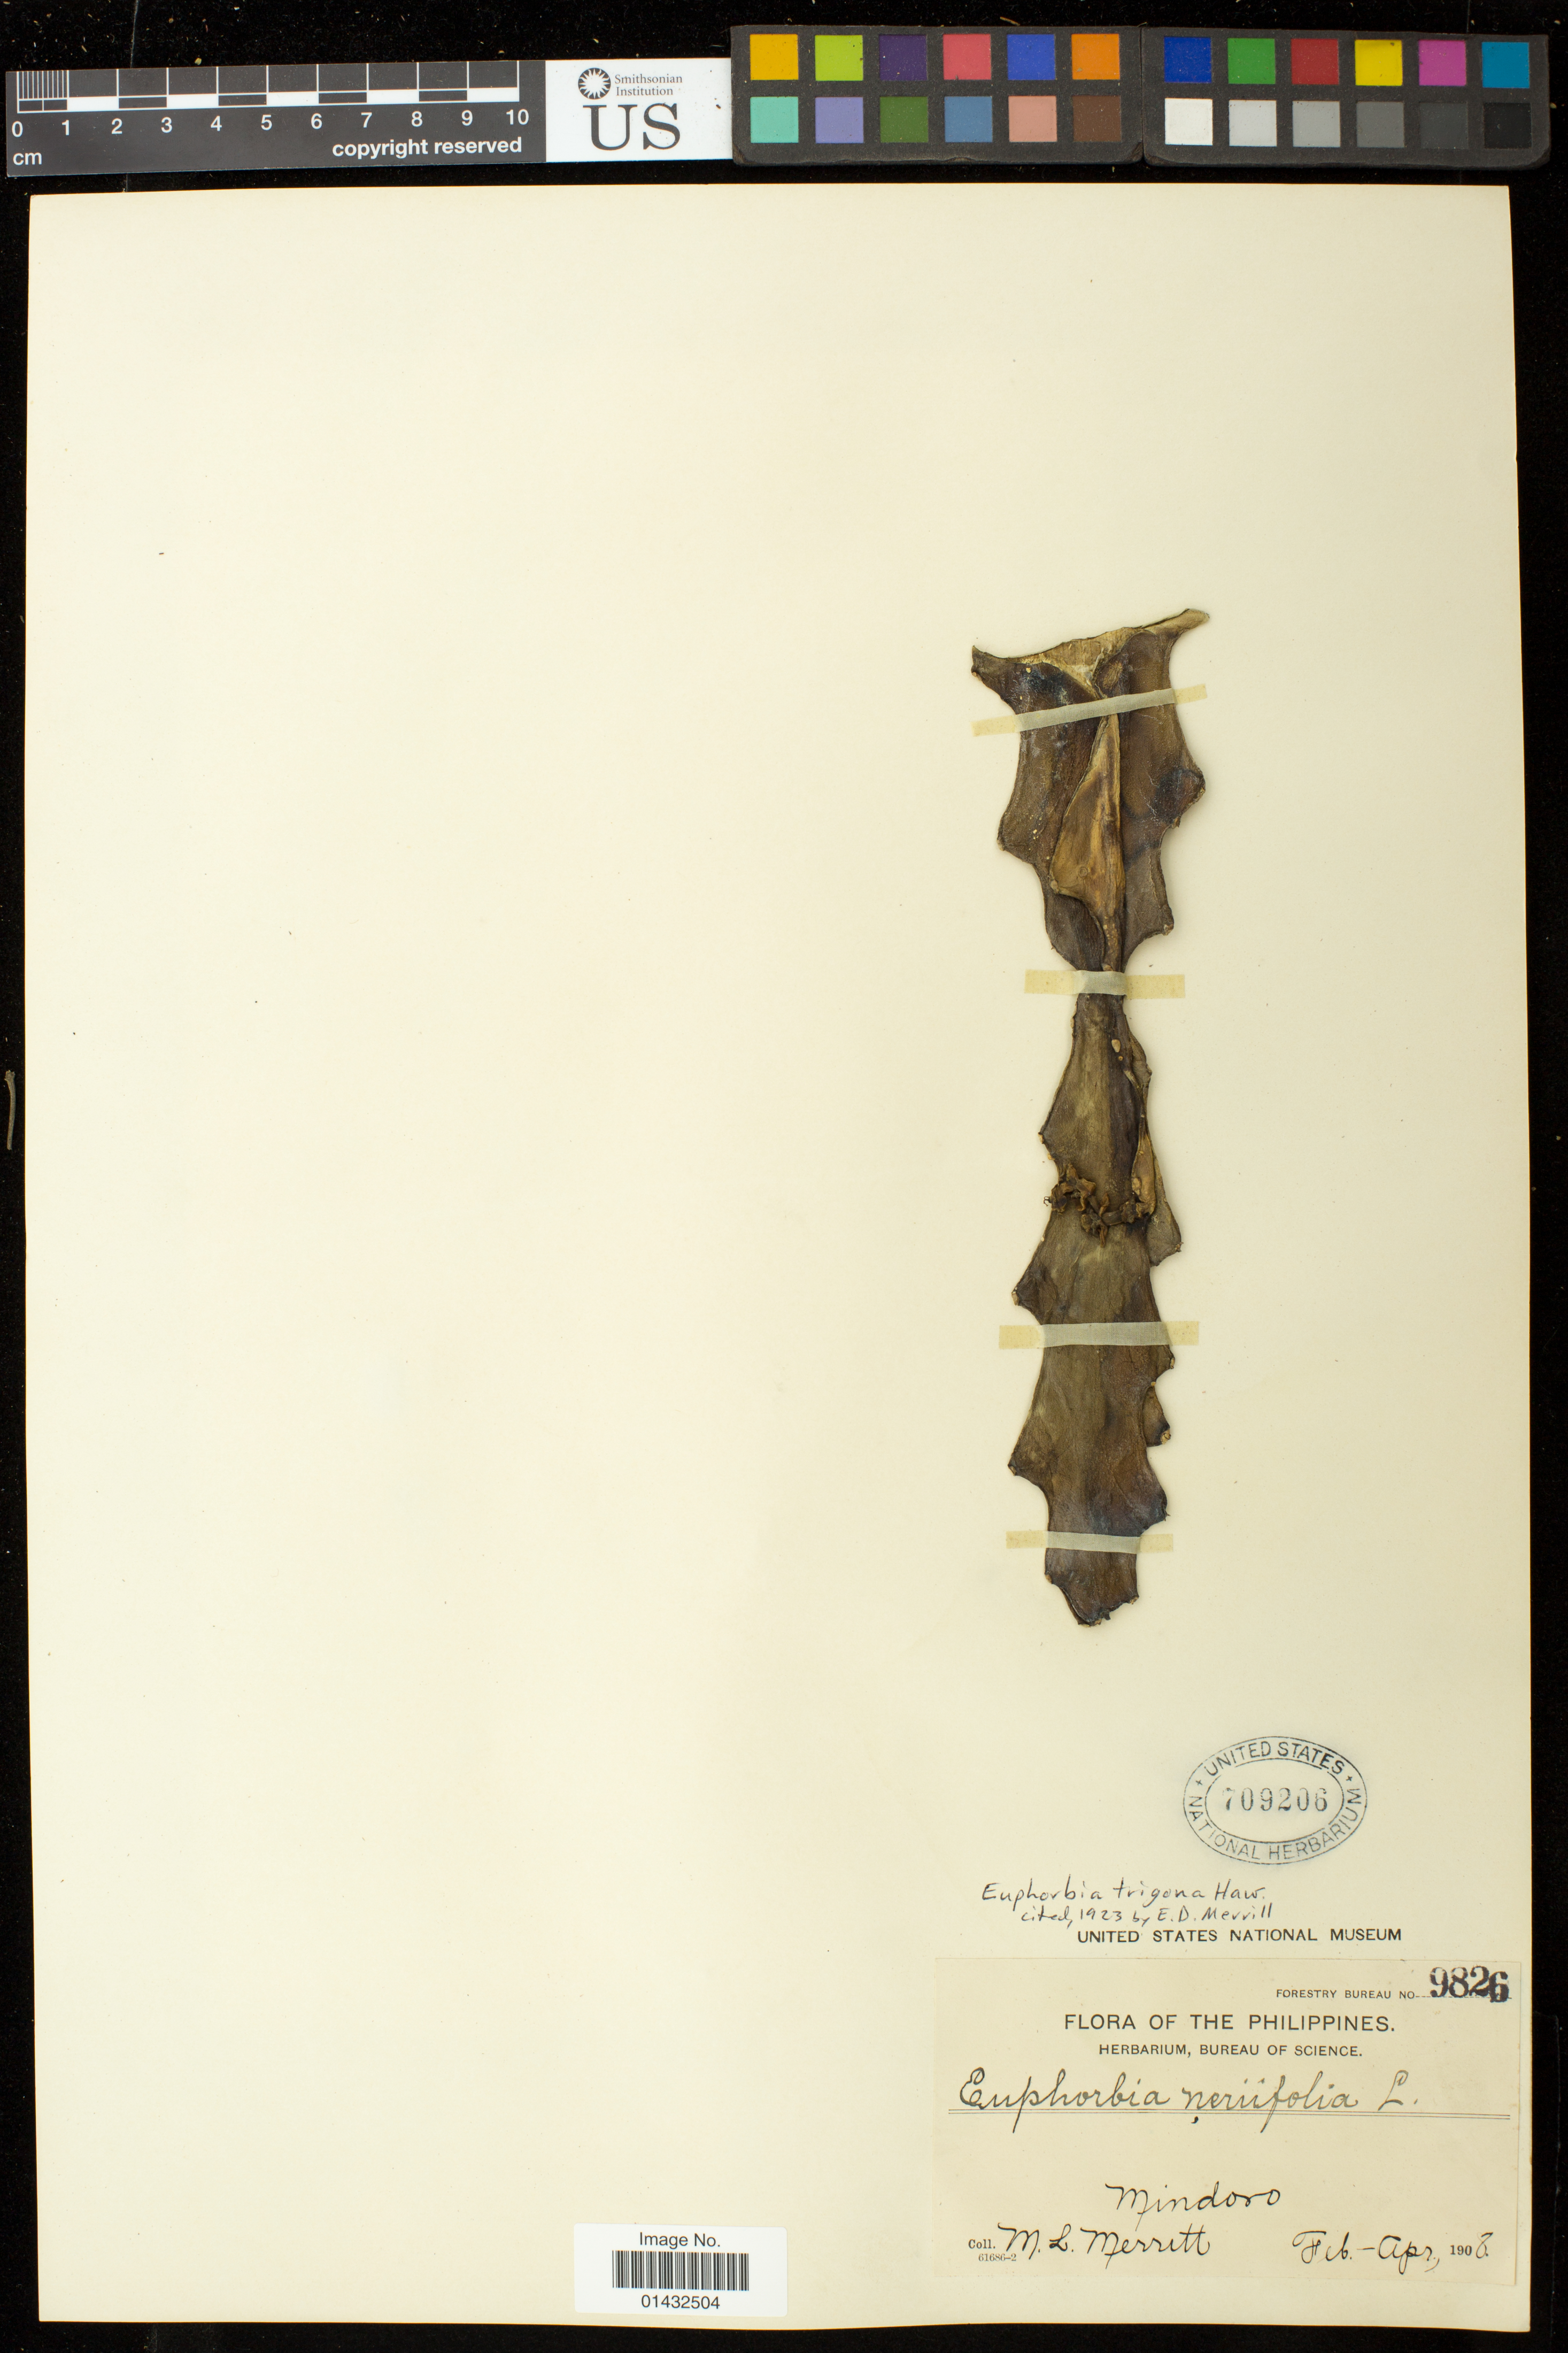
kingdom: Plantae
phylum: Tracheophyta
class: Magnoliopsida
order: Malpighiales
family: Euphorbiaceae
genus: Euphorbia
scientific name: Euphorbia trigona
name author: Mill.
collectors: M. L. Merritt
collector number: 9826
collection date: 1908-02/1908-04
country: Philippines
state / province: Mimaropa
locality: Mindoro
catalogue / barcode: US 709206